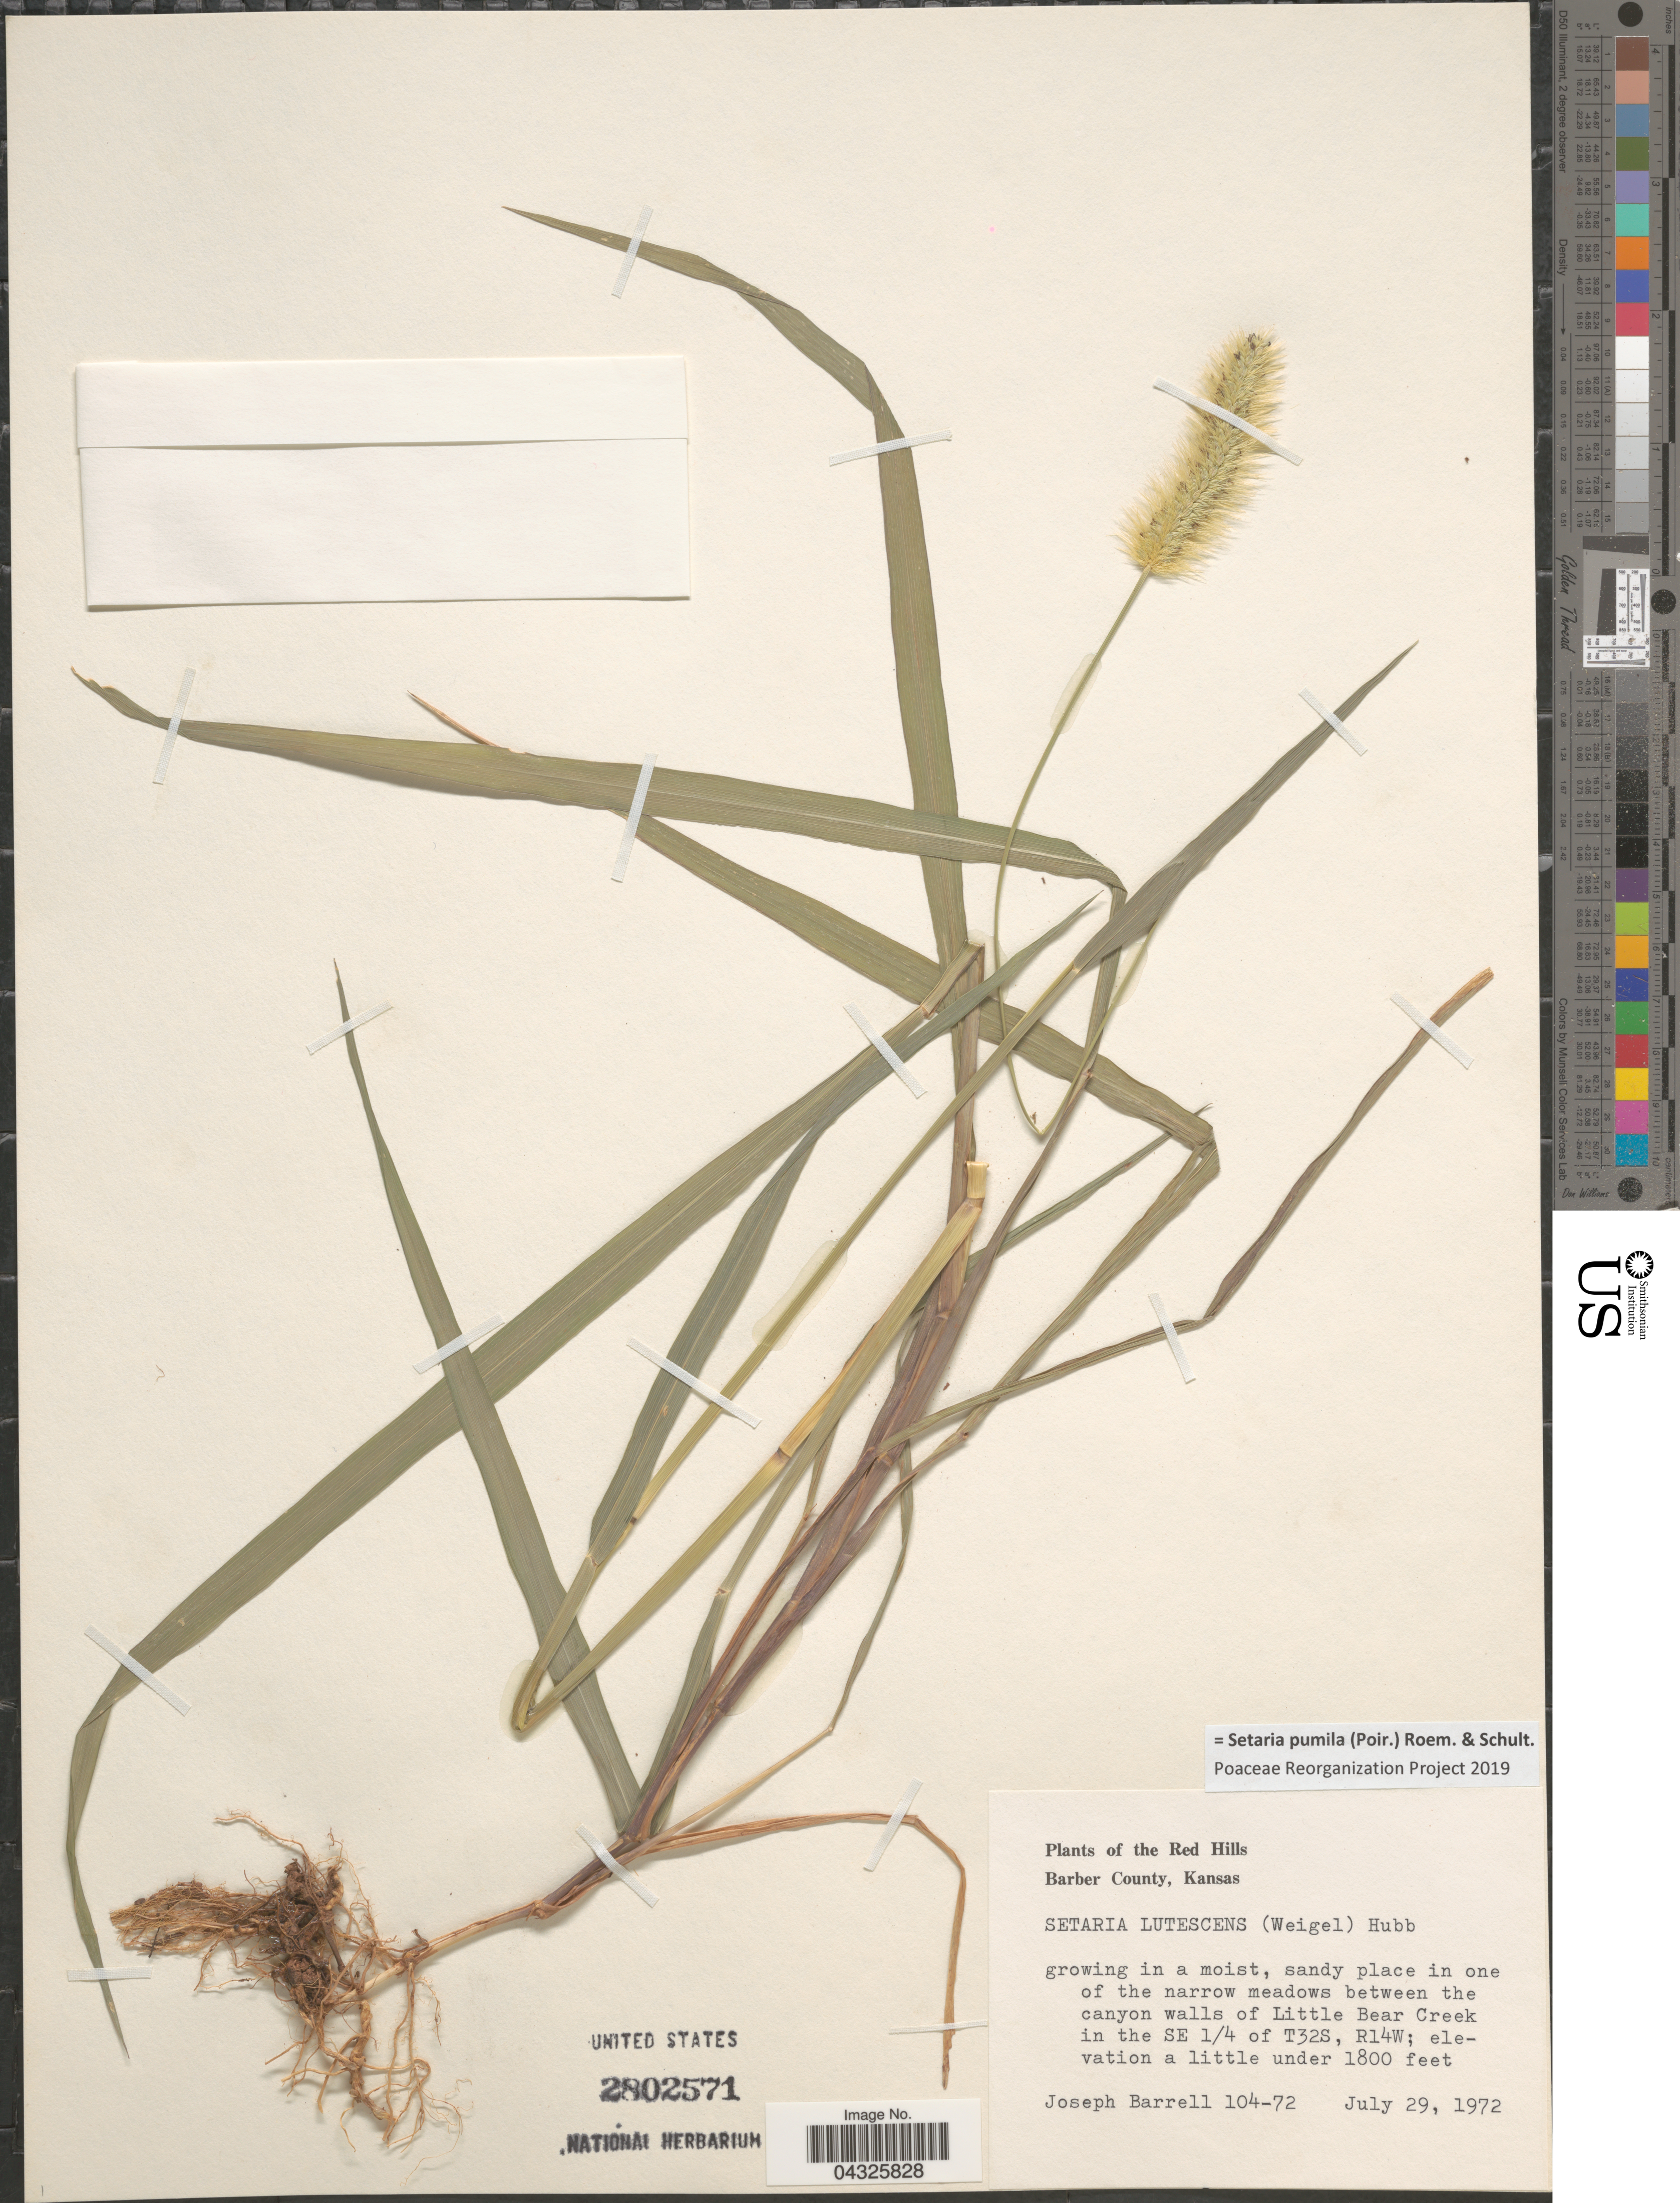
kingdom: Plantae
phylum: Tracheophyta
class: Liliopsida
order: Poales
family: Poaceae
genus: Setaria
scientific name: Setaria pumila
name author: (Poir.) Roem. & Schult.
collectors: J. Barrell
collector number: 104-72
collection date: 1972-07-29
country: United States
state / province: Kansas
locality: The Red Hills. Barber County. In a moist, sandy place in one of the narrow meadows between the canyon walls of Little Bear Creek in the SE ¼ of T32S, R14W.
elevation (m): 549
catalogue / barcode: US 2802571